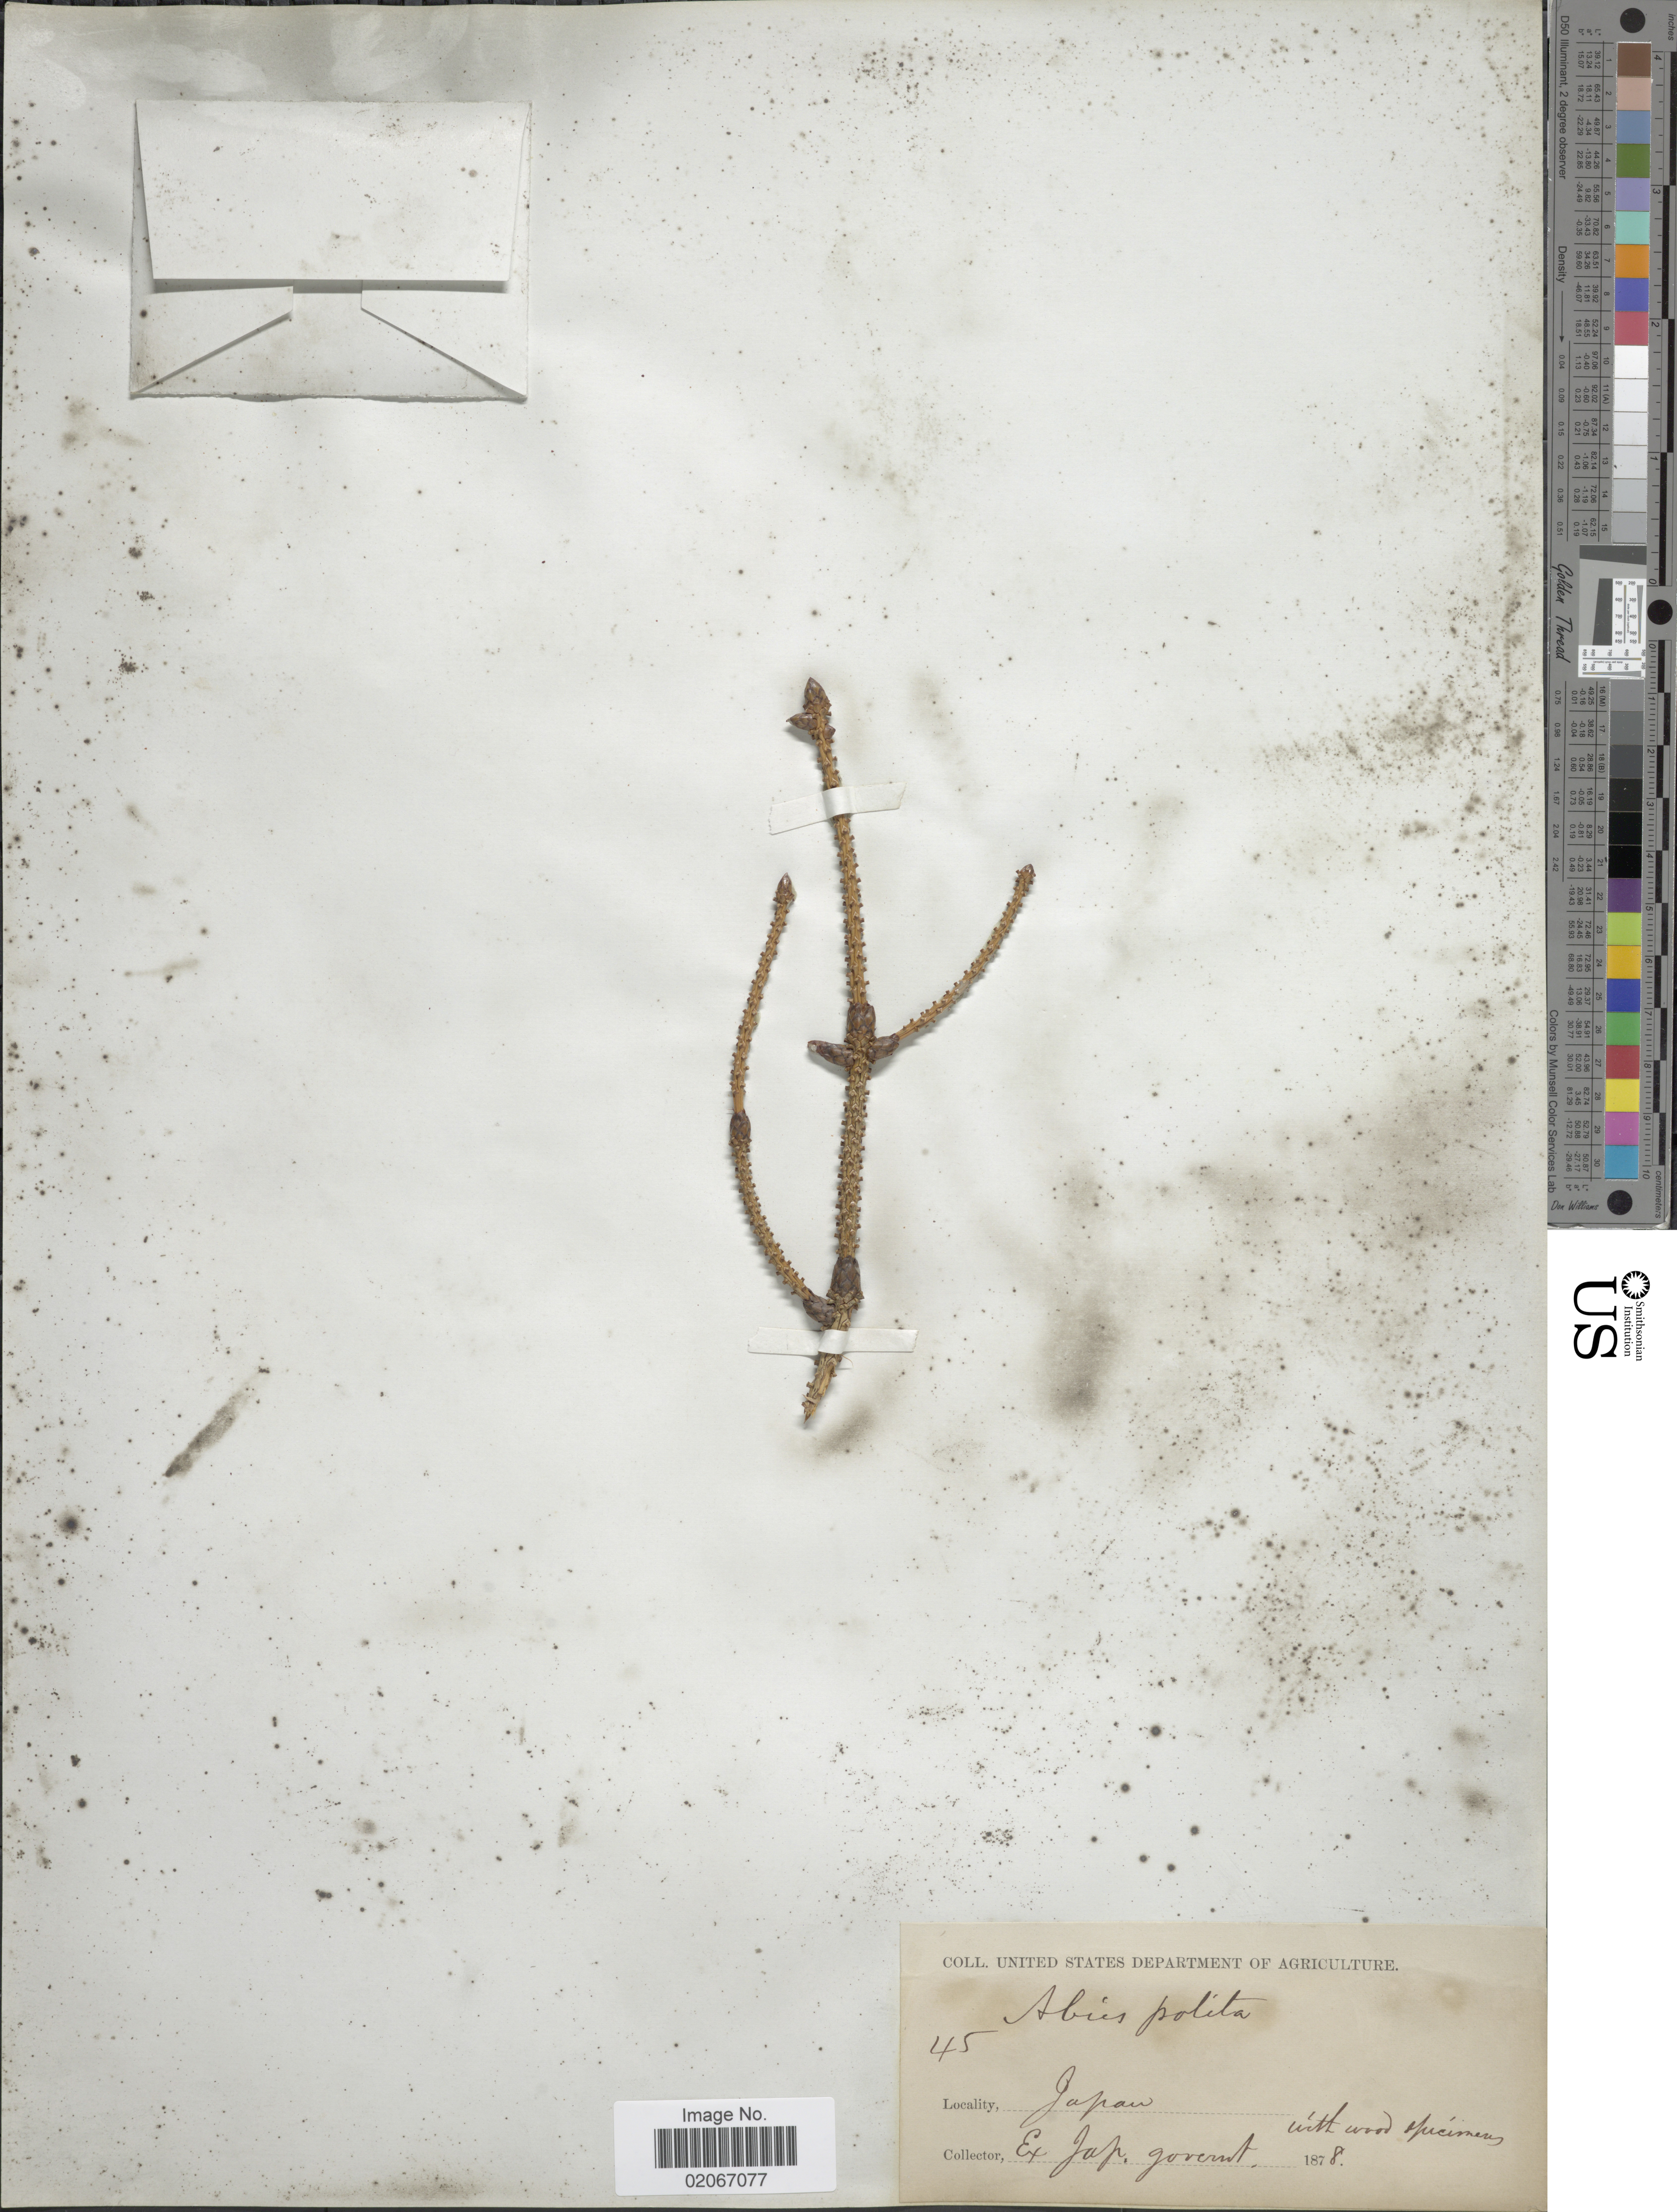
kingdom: Plantae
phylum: Tracheophyta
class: Pinopsida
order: Pinales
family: Pinaceae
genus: Picea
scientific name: Picea polita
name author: (Siebold & Zucc.) Carrière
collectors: ex herb. Jap. Govt.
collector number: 45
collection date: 1878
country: Japan